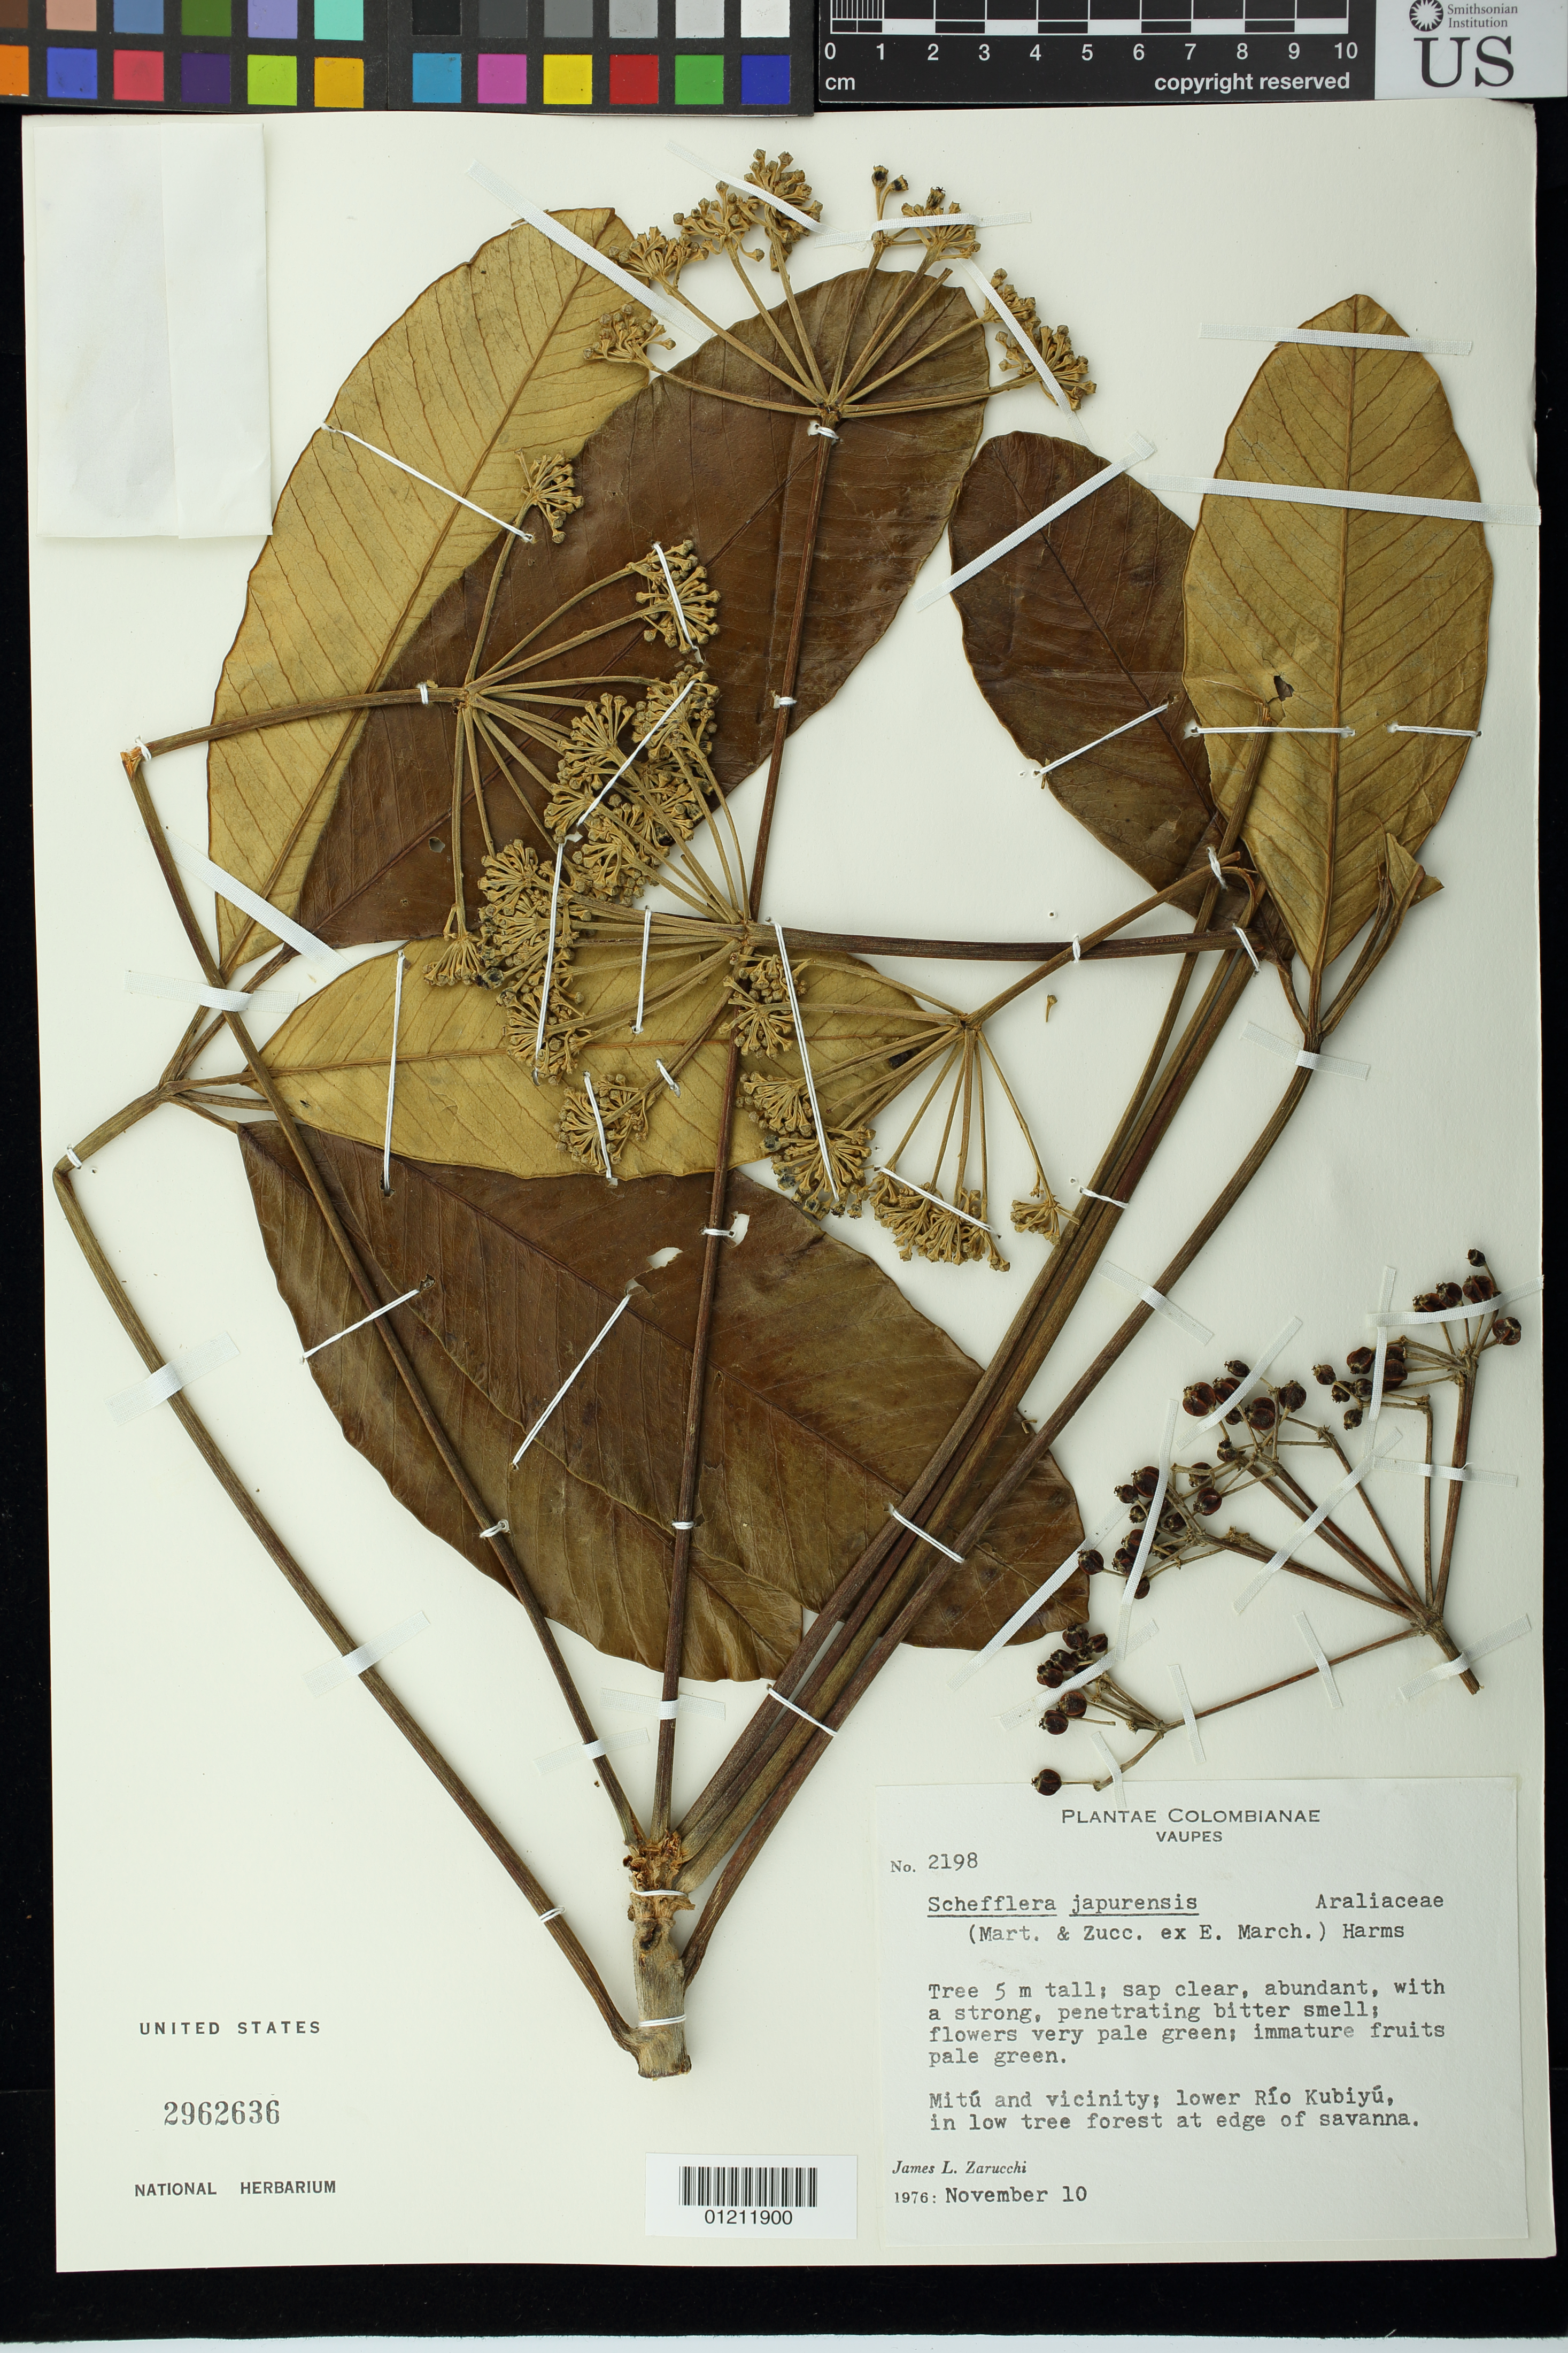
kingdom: Plantae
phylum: Tracheophyta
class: Magnoliopsida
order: Apiales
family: Araliaceae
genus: Schefflera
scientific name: Schefflera japurensis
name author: (Mart. & Zucc. ex Marchal) Harms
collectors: J. L. Zarucchi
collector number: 2198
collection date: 1976-11-10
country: Colombia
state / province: Vaupés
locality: Mit· and vicinity; lower Río Kubiy·, in low tree forest at edge of savanna.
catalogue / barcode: US 2962636